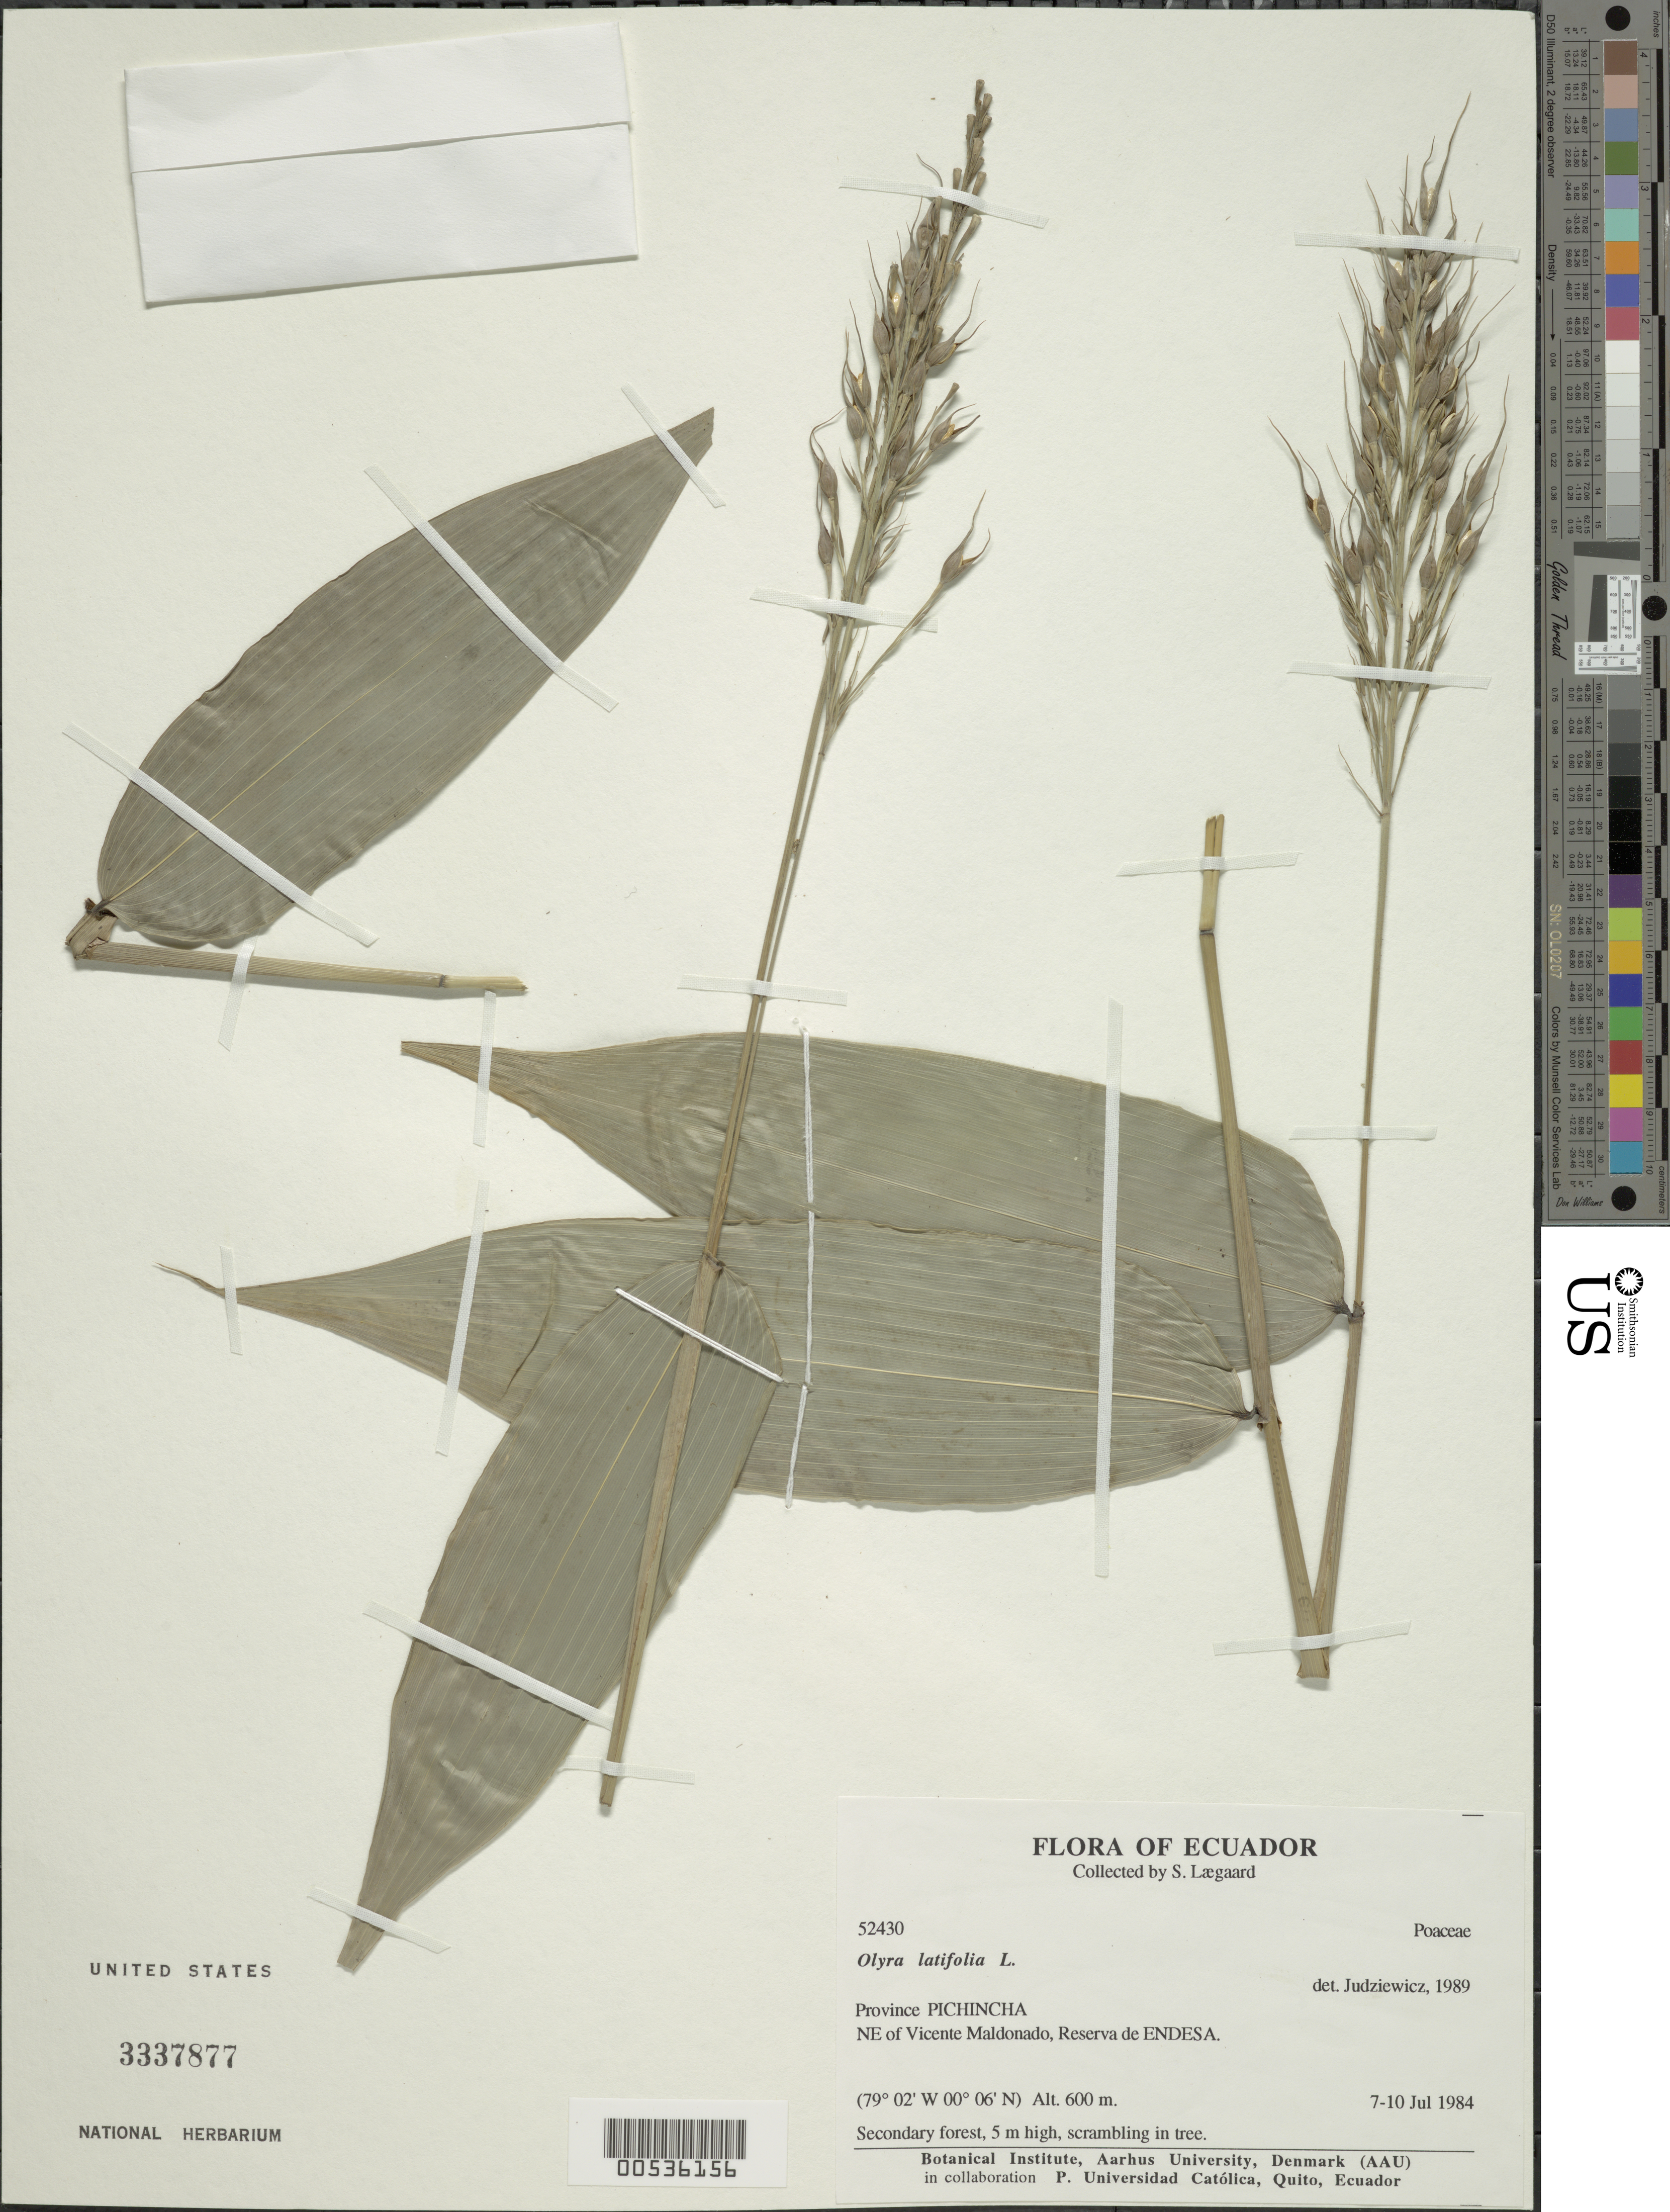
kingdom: Plantae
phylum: Tracheophyta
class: Liliopsida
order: Poales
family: Poaceae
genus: Olyra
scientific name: Olyra latifolia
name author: L.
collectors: S. Lægaard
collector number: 52430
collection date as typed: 07 Jul 1984 to 10 Jul 1984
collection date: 1984-07-07/1984-07-10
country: Ecuador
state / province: Pichincha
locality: NE of vicente Maldonado, endesa Reserve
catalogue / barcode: US 3337877